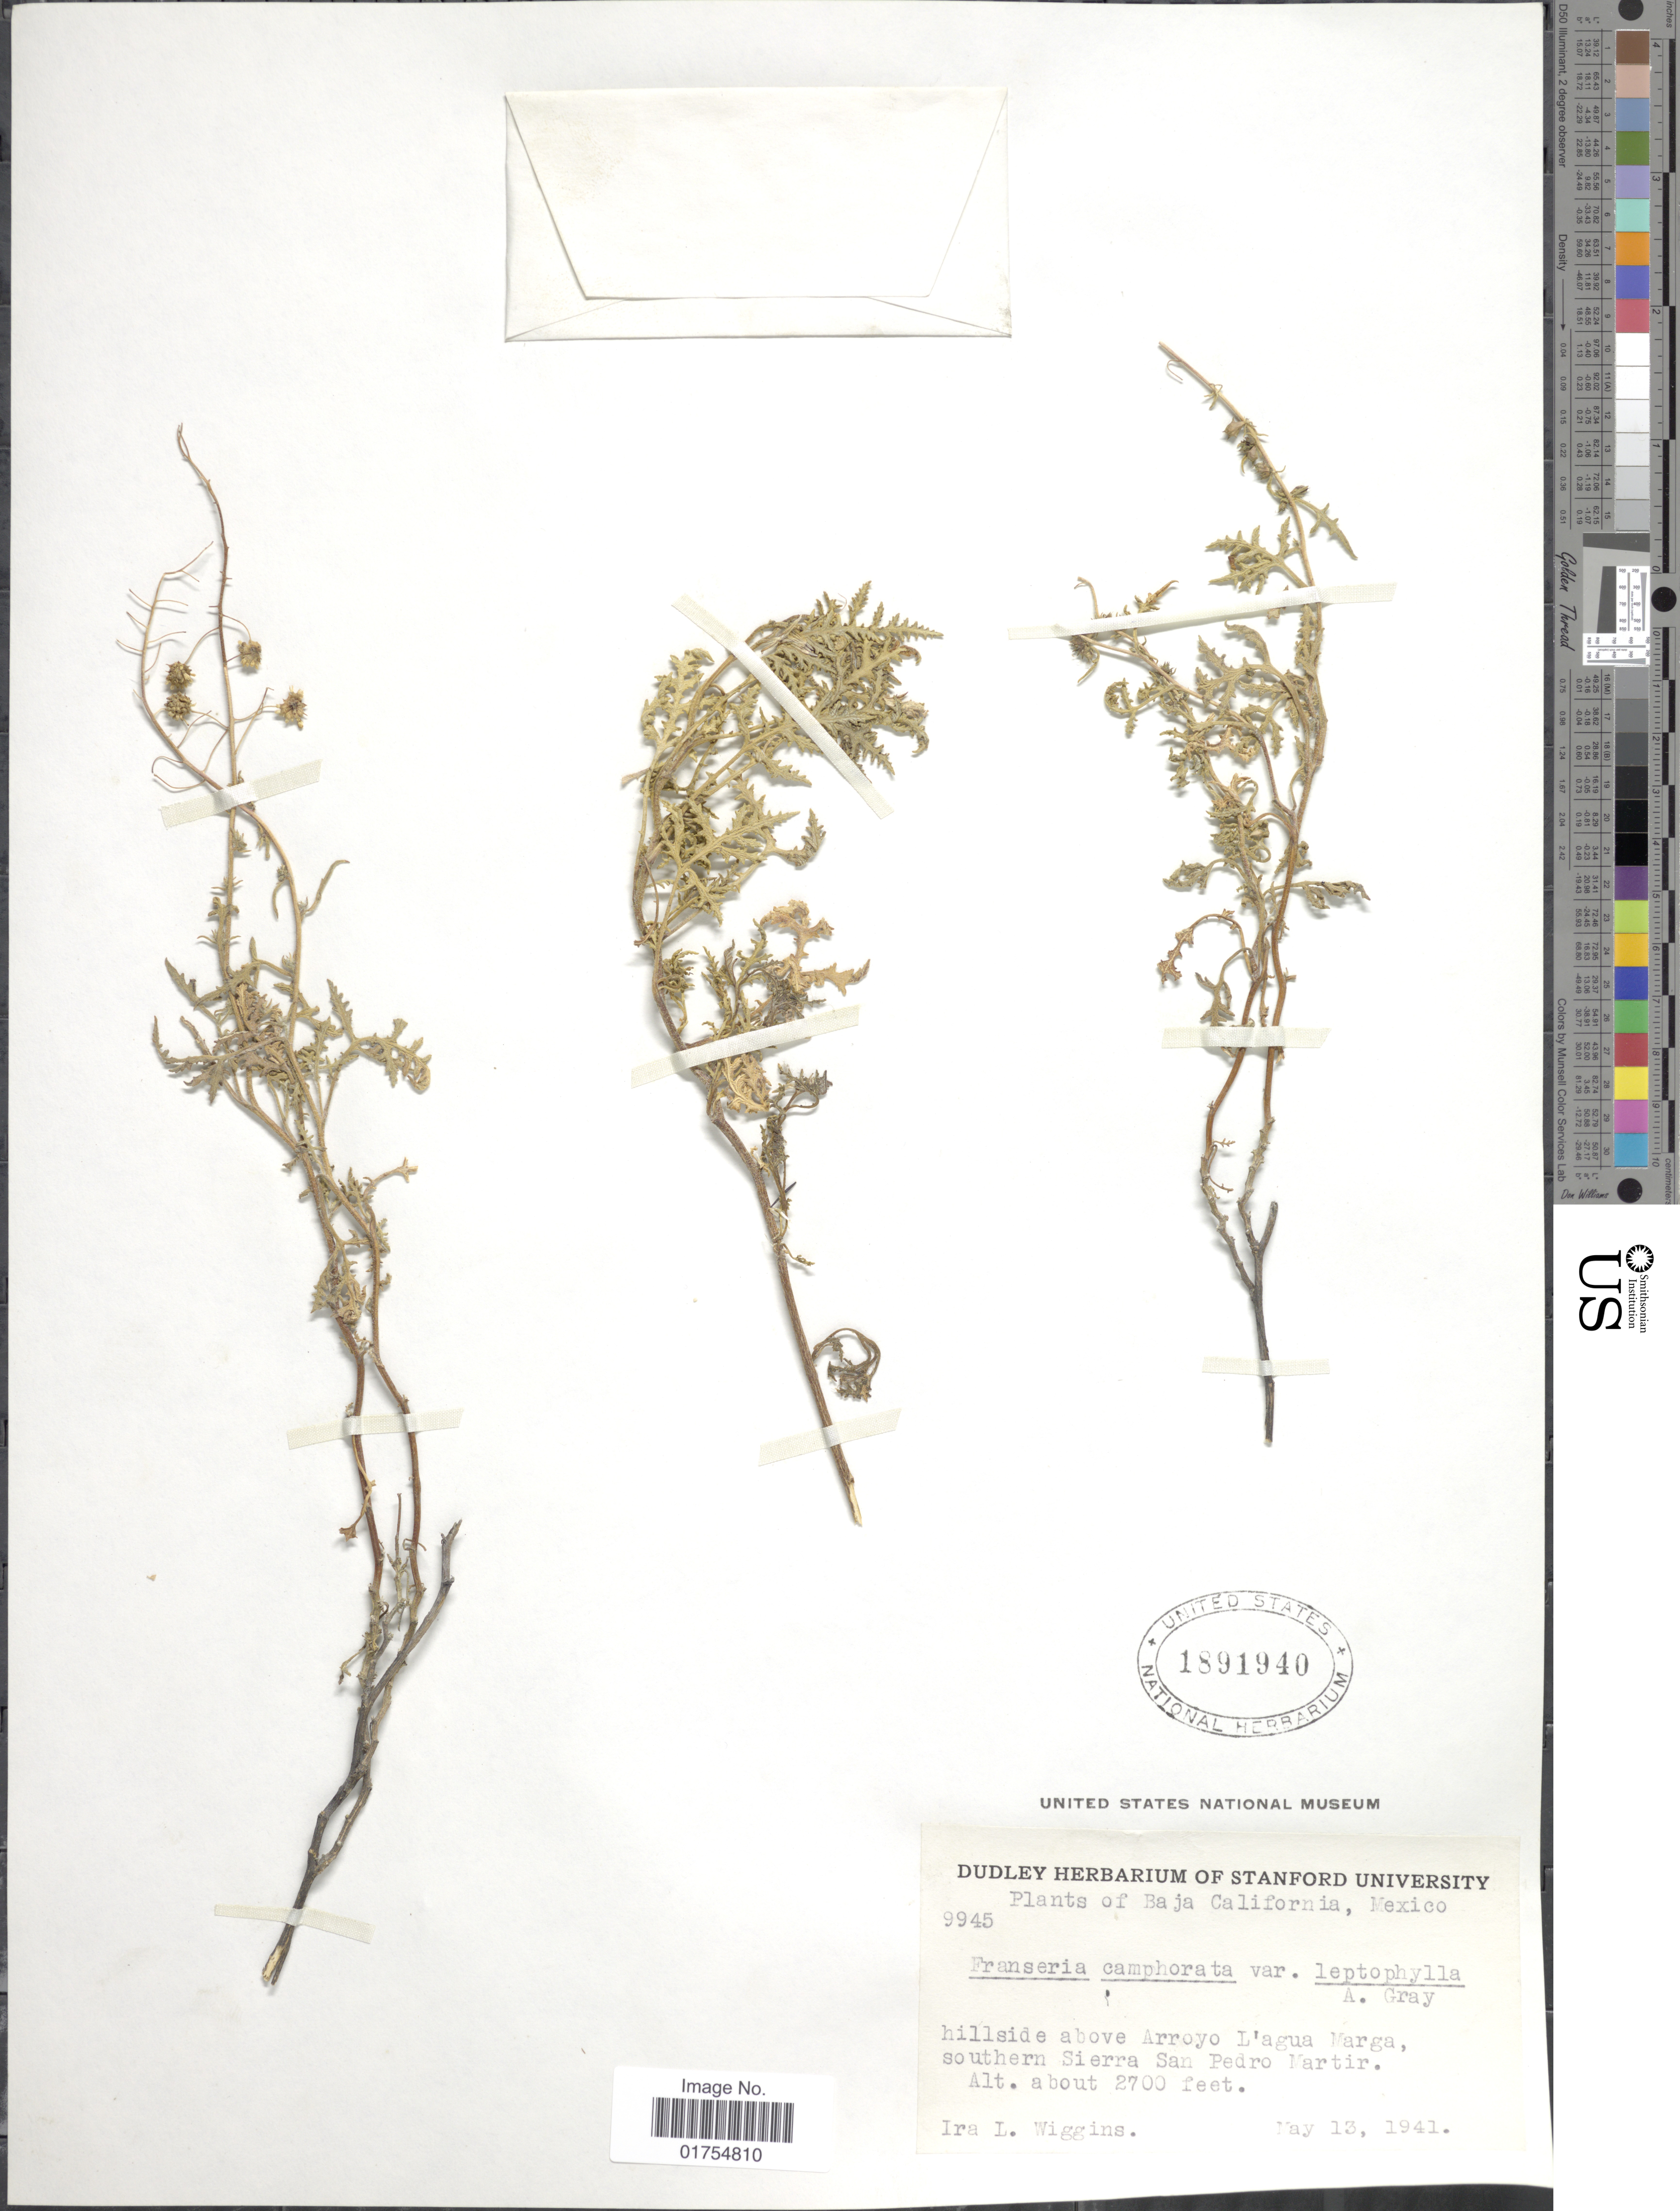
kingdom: Plantae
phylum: Tracheophyta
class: Magnoliopsida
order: Asterales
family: Asteraceae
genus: Franseria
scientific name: Franseria camphorata var. leptophylla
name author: A. Gray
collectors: I. L. Wiggins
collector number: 9945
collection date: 1941-05-13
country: Mexico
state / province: Baja California Norte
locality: Above Arroyo L'agua Marga, southern Sierra San Pedro Martir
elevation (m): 823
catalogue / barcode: US 1891940